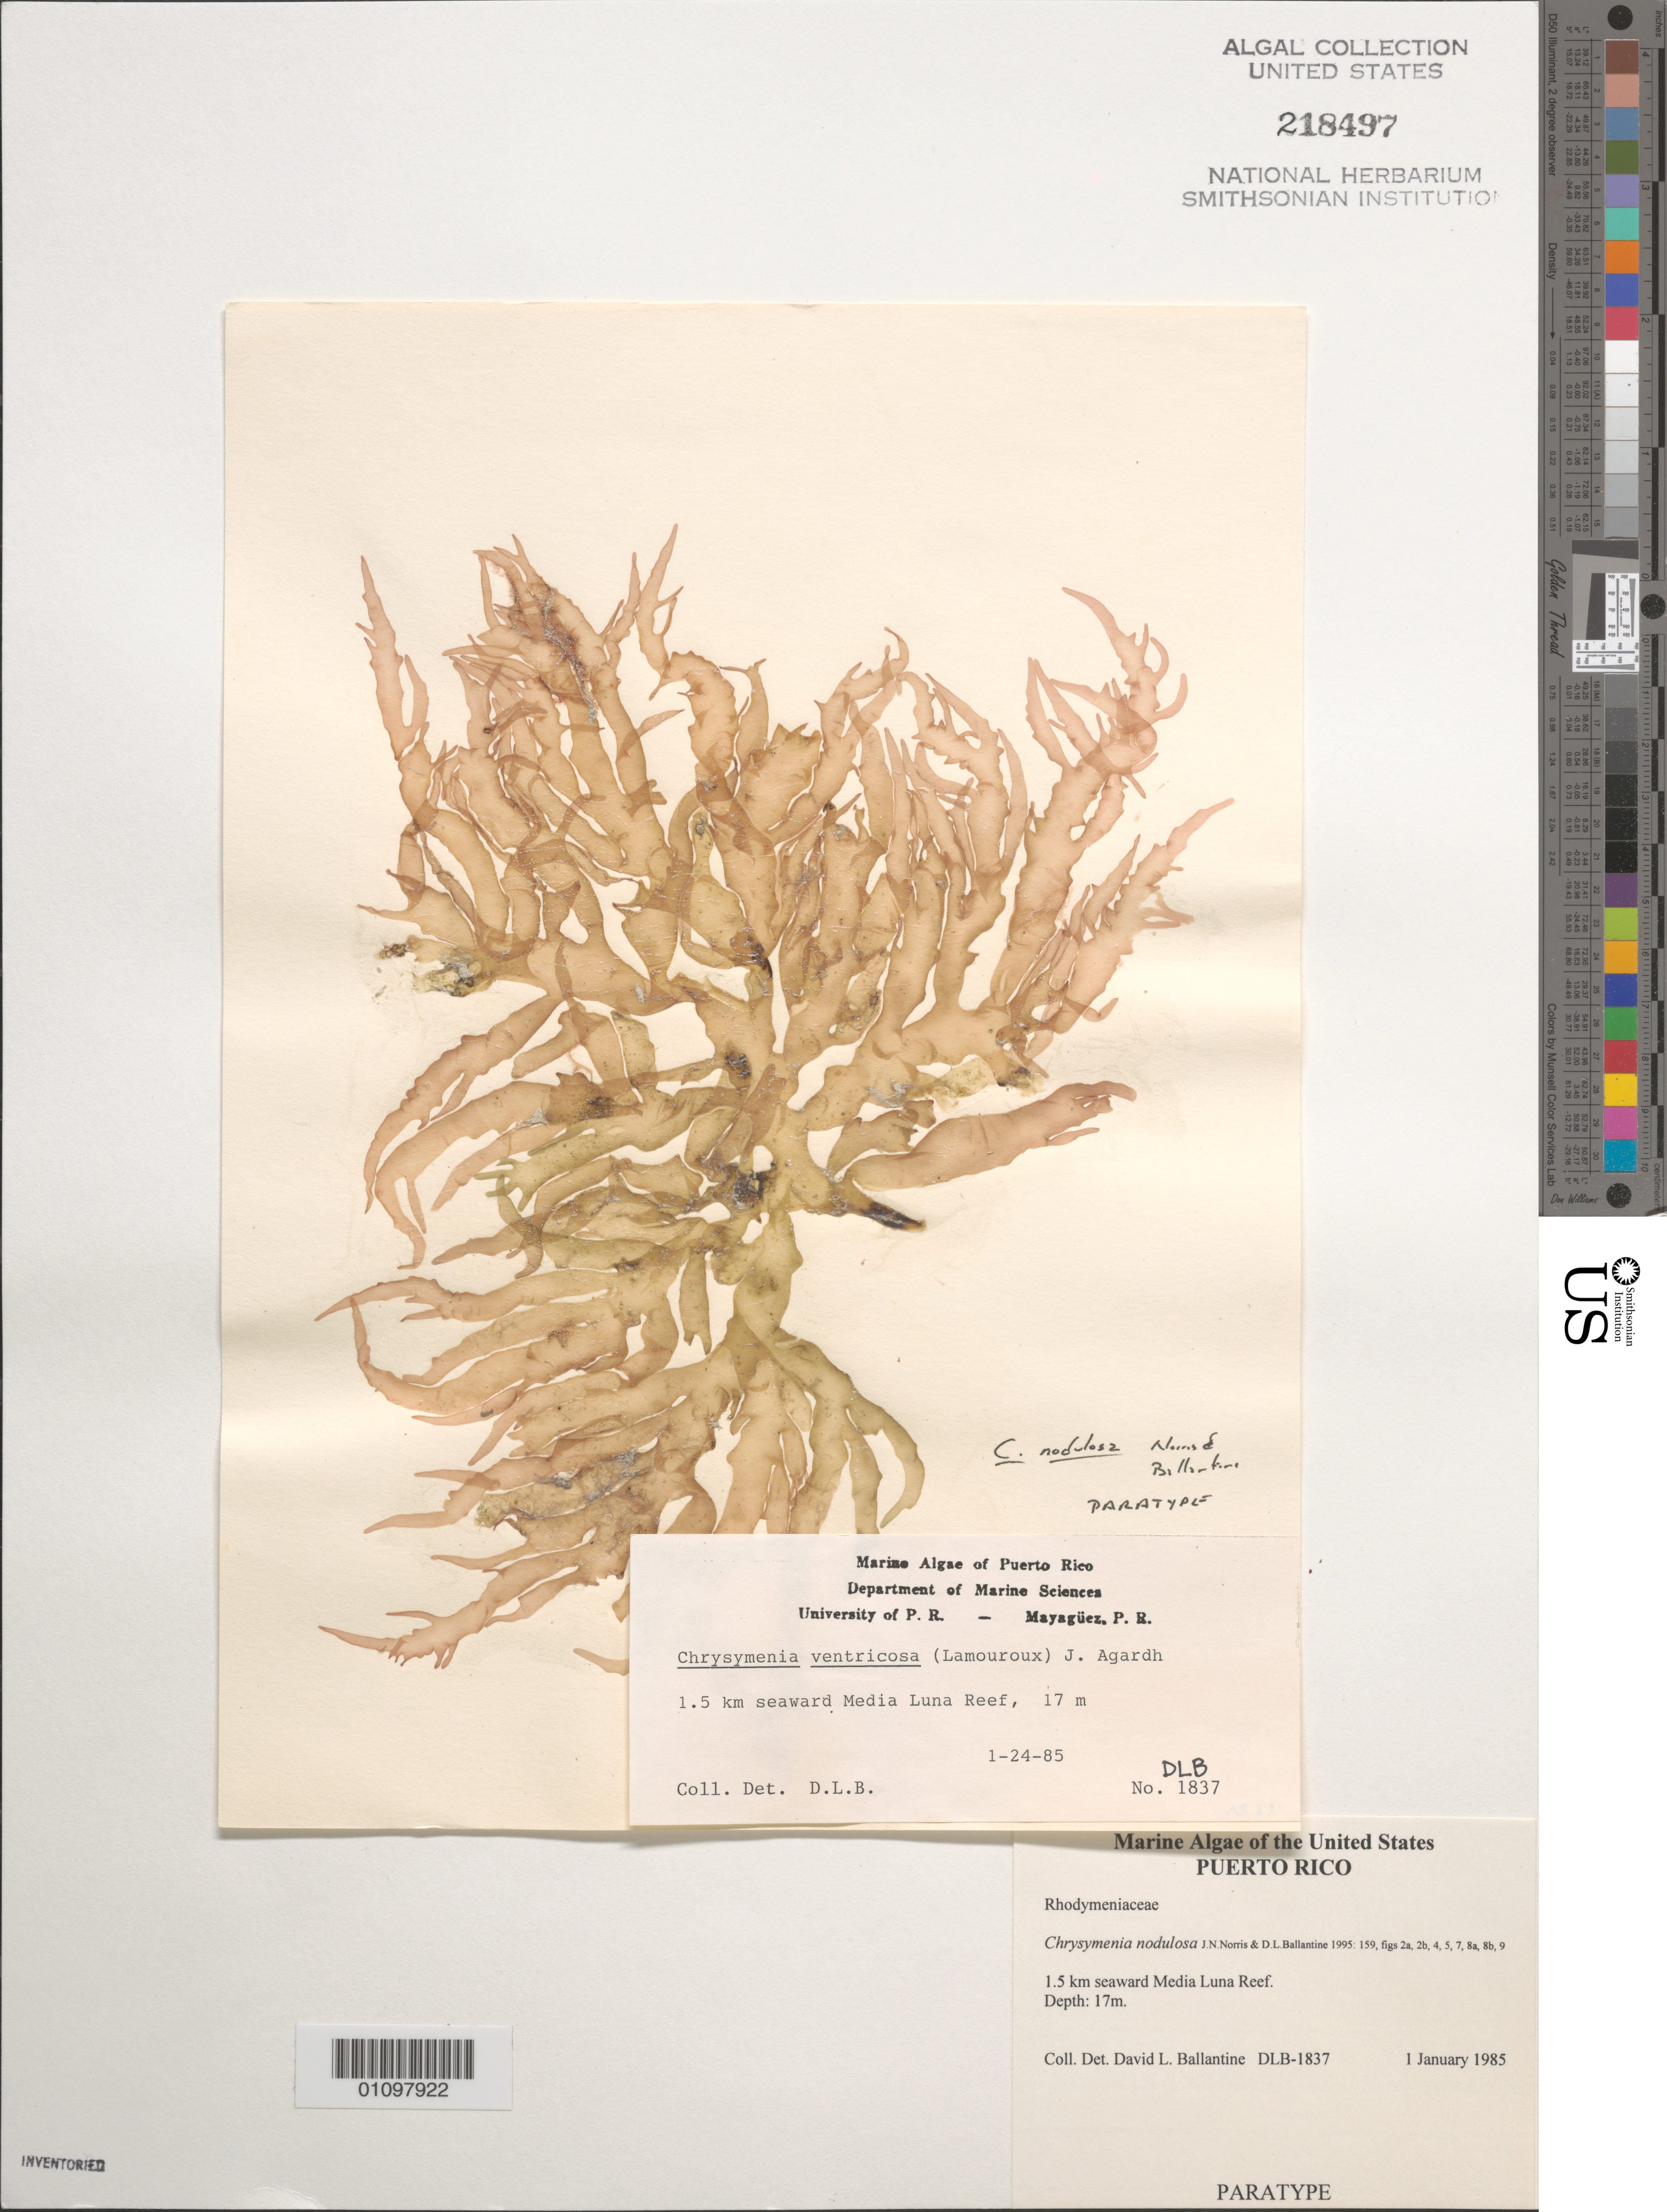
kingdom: Plantae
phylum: Rhodophyta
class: Florideophyceae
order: Rhodymeniales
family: Rhodymeniaceae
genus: Chrysymenia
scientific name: Chrysymenia nodulosa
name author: J.N. Norris & D.L. Ballant.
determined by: Ballantine, D. L.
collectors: D.L. Ballantine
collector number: DLB 1837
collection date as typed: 01 Jan 1985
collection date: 1985-01-01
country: Puerto Rico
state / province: Lajas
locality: La Parguera, 1.5 km seaward Media Luna Reef.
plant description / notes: Paratype.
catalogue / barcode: US 218497